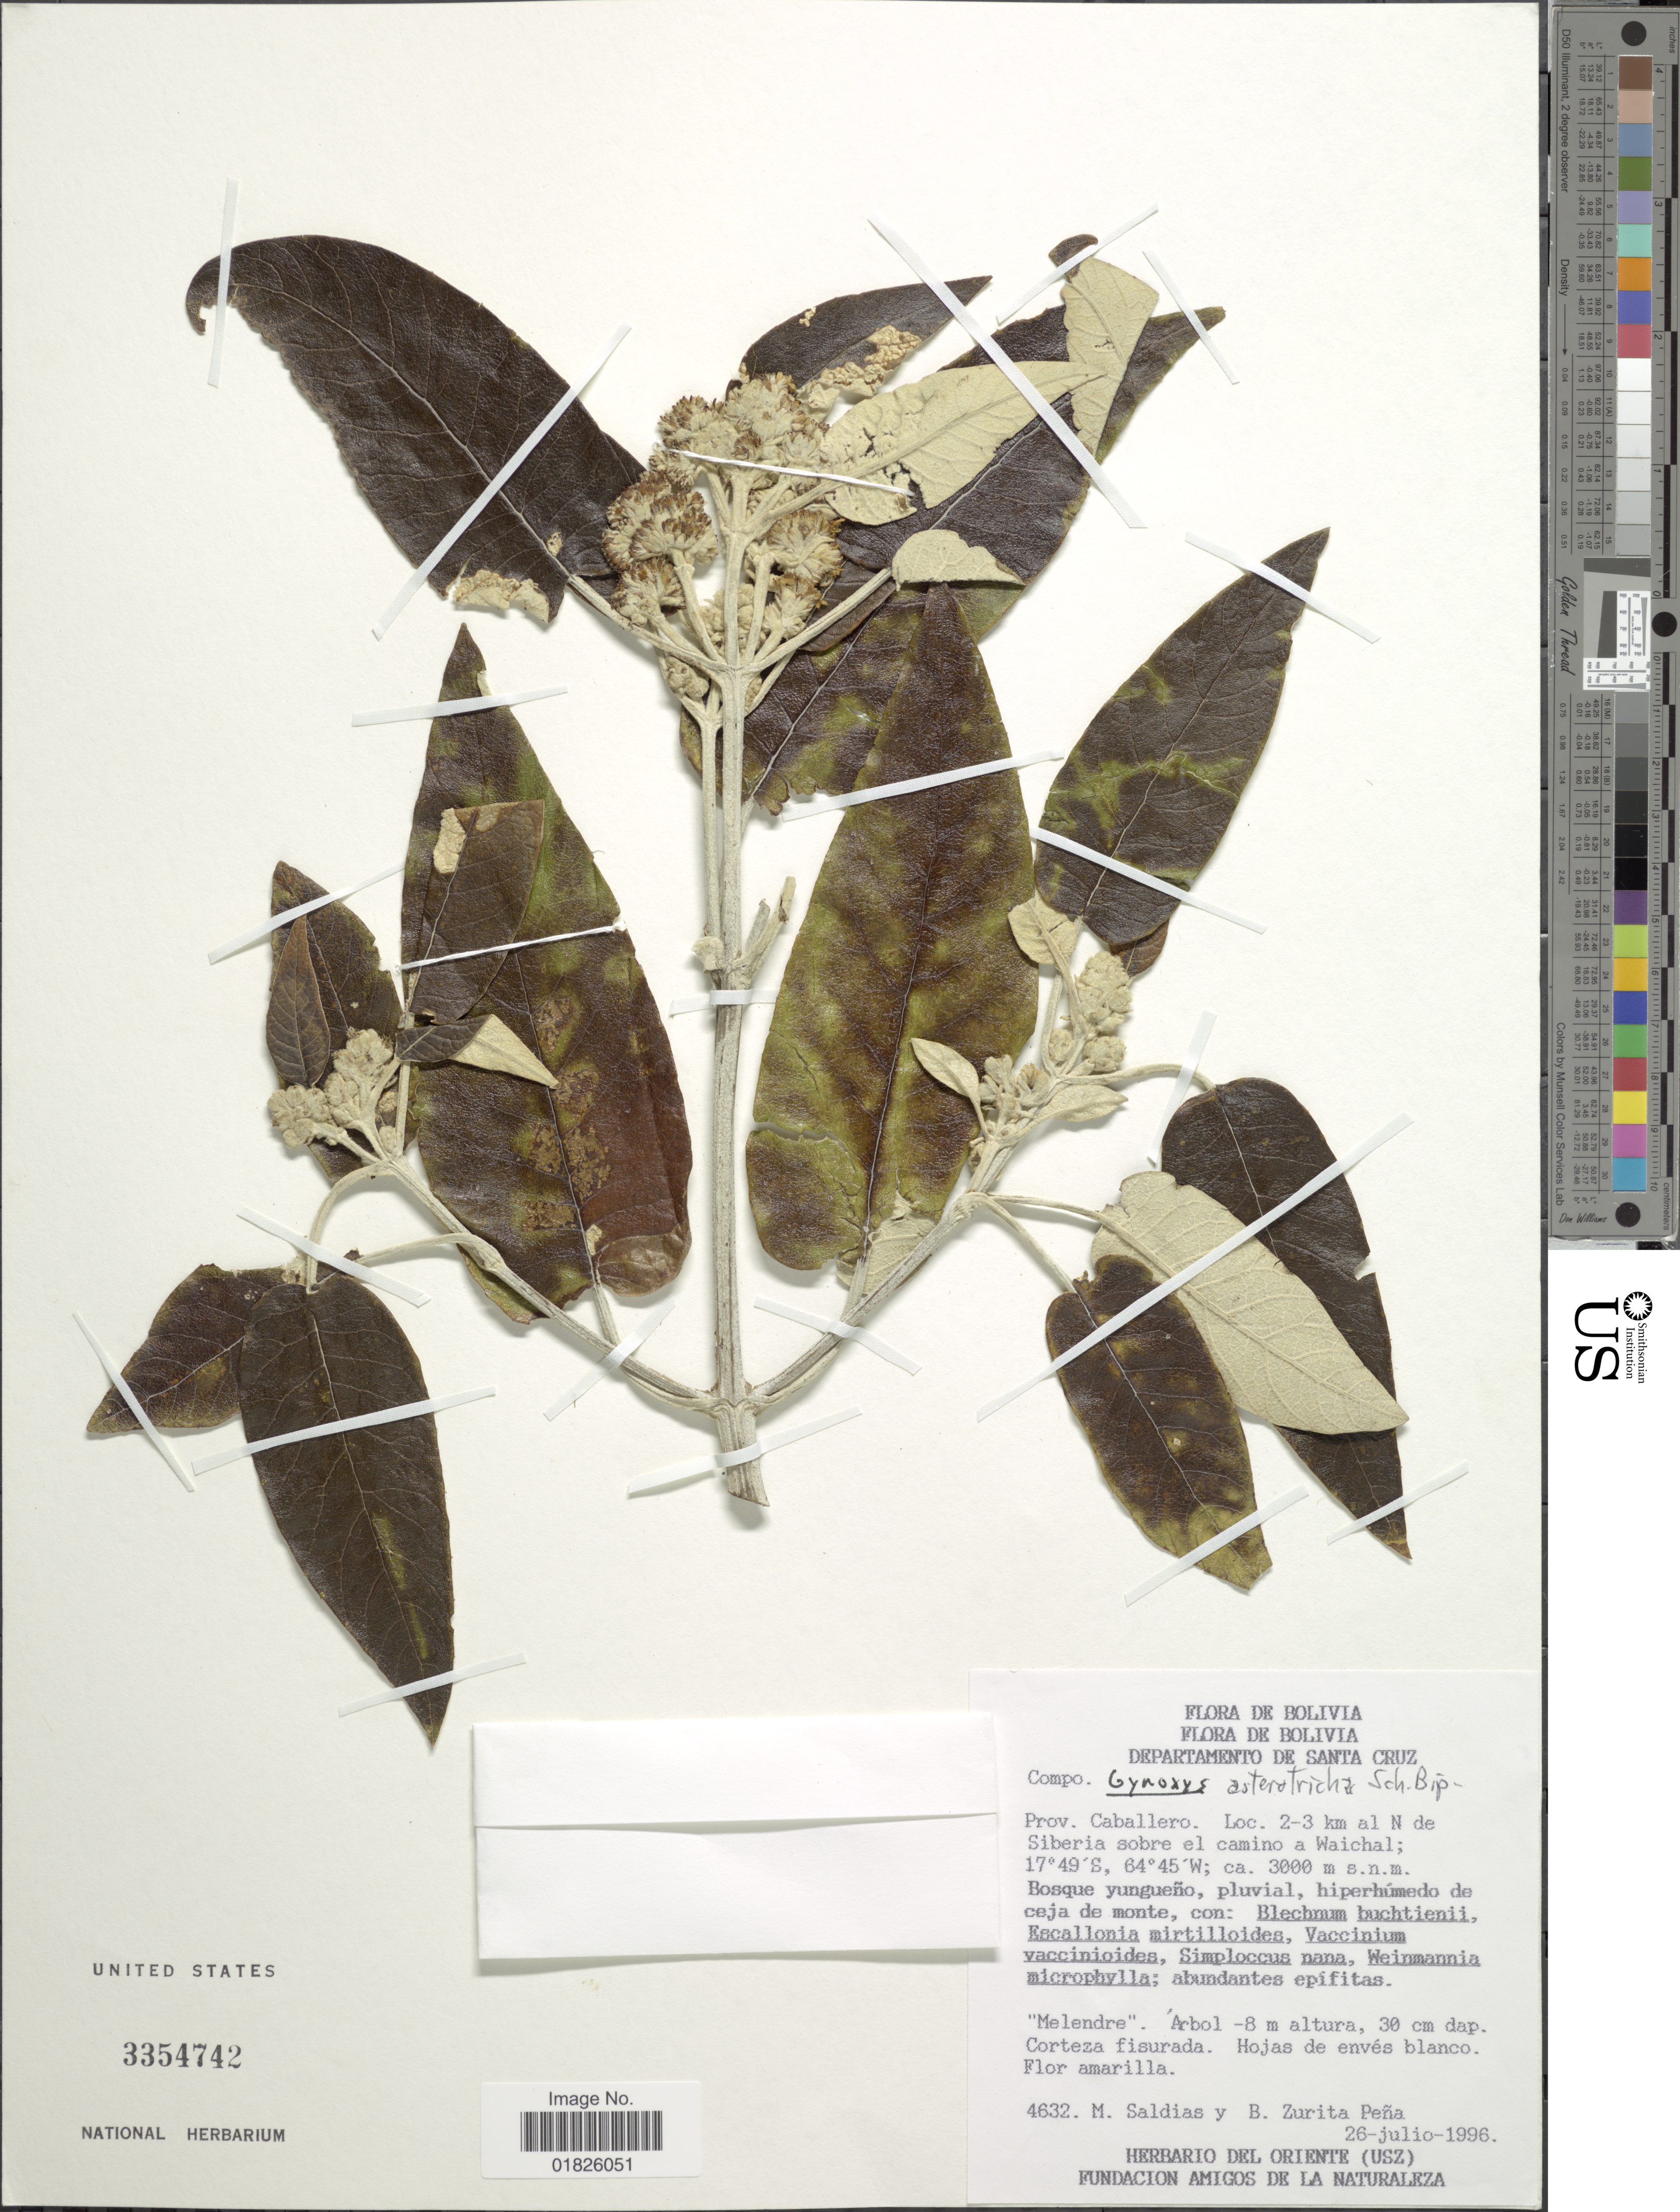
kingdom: Plantae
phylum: Tracheophyta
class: Magnoliopsida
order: Asterales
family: Asteraceae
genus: Gynoxys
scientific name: Gynoxys asterotricha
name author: Sch. Bip.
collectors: M. Saldias & B. Zurita Peña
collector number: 4632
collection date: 1996-07-26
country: Bolivia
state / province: Santa Cruz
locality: Prov. caballero. 2-3 km al N de Siberia sobre el camino a Waichal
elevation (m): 3000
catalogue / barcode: US 3354742